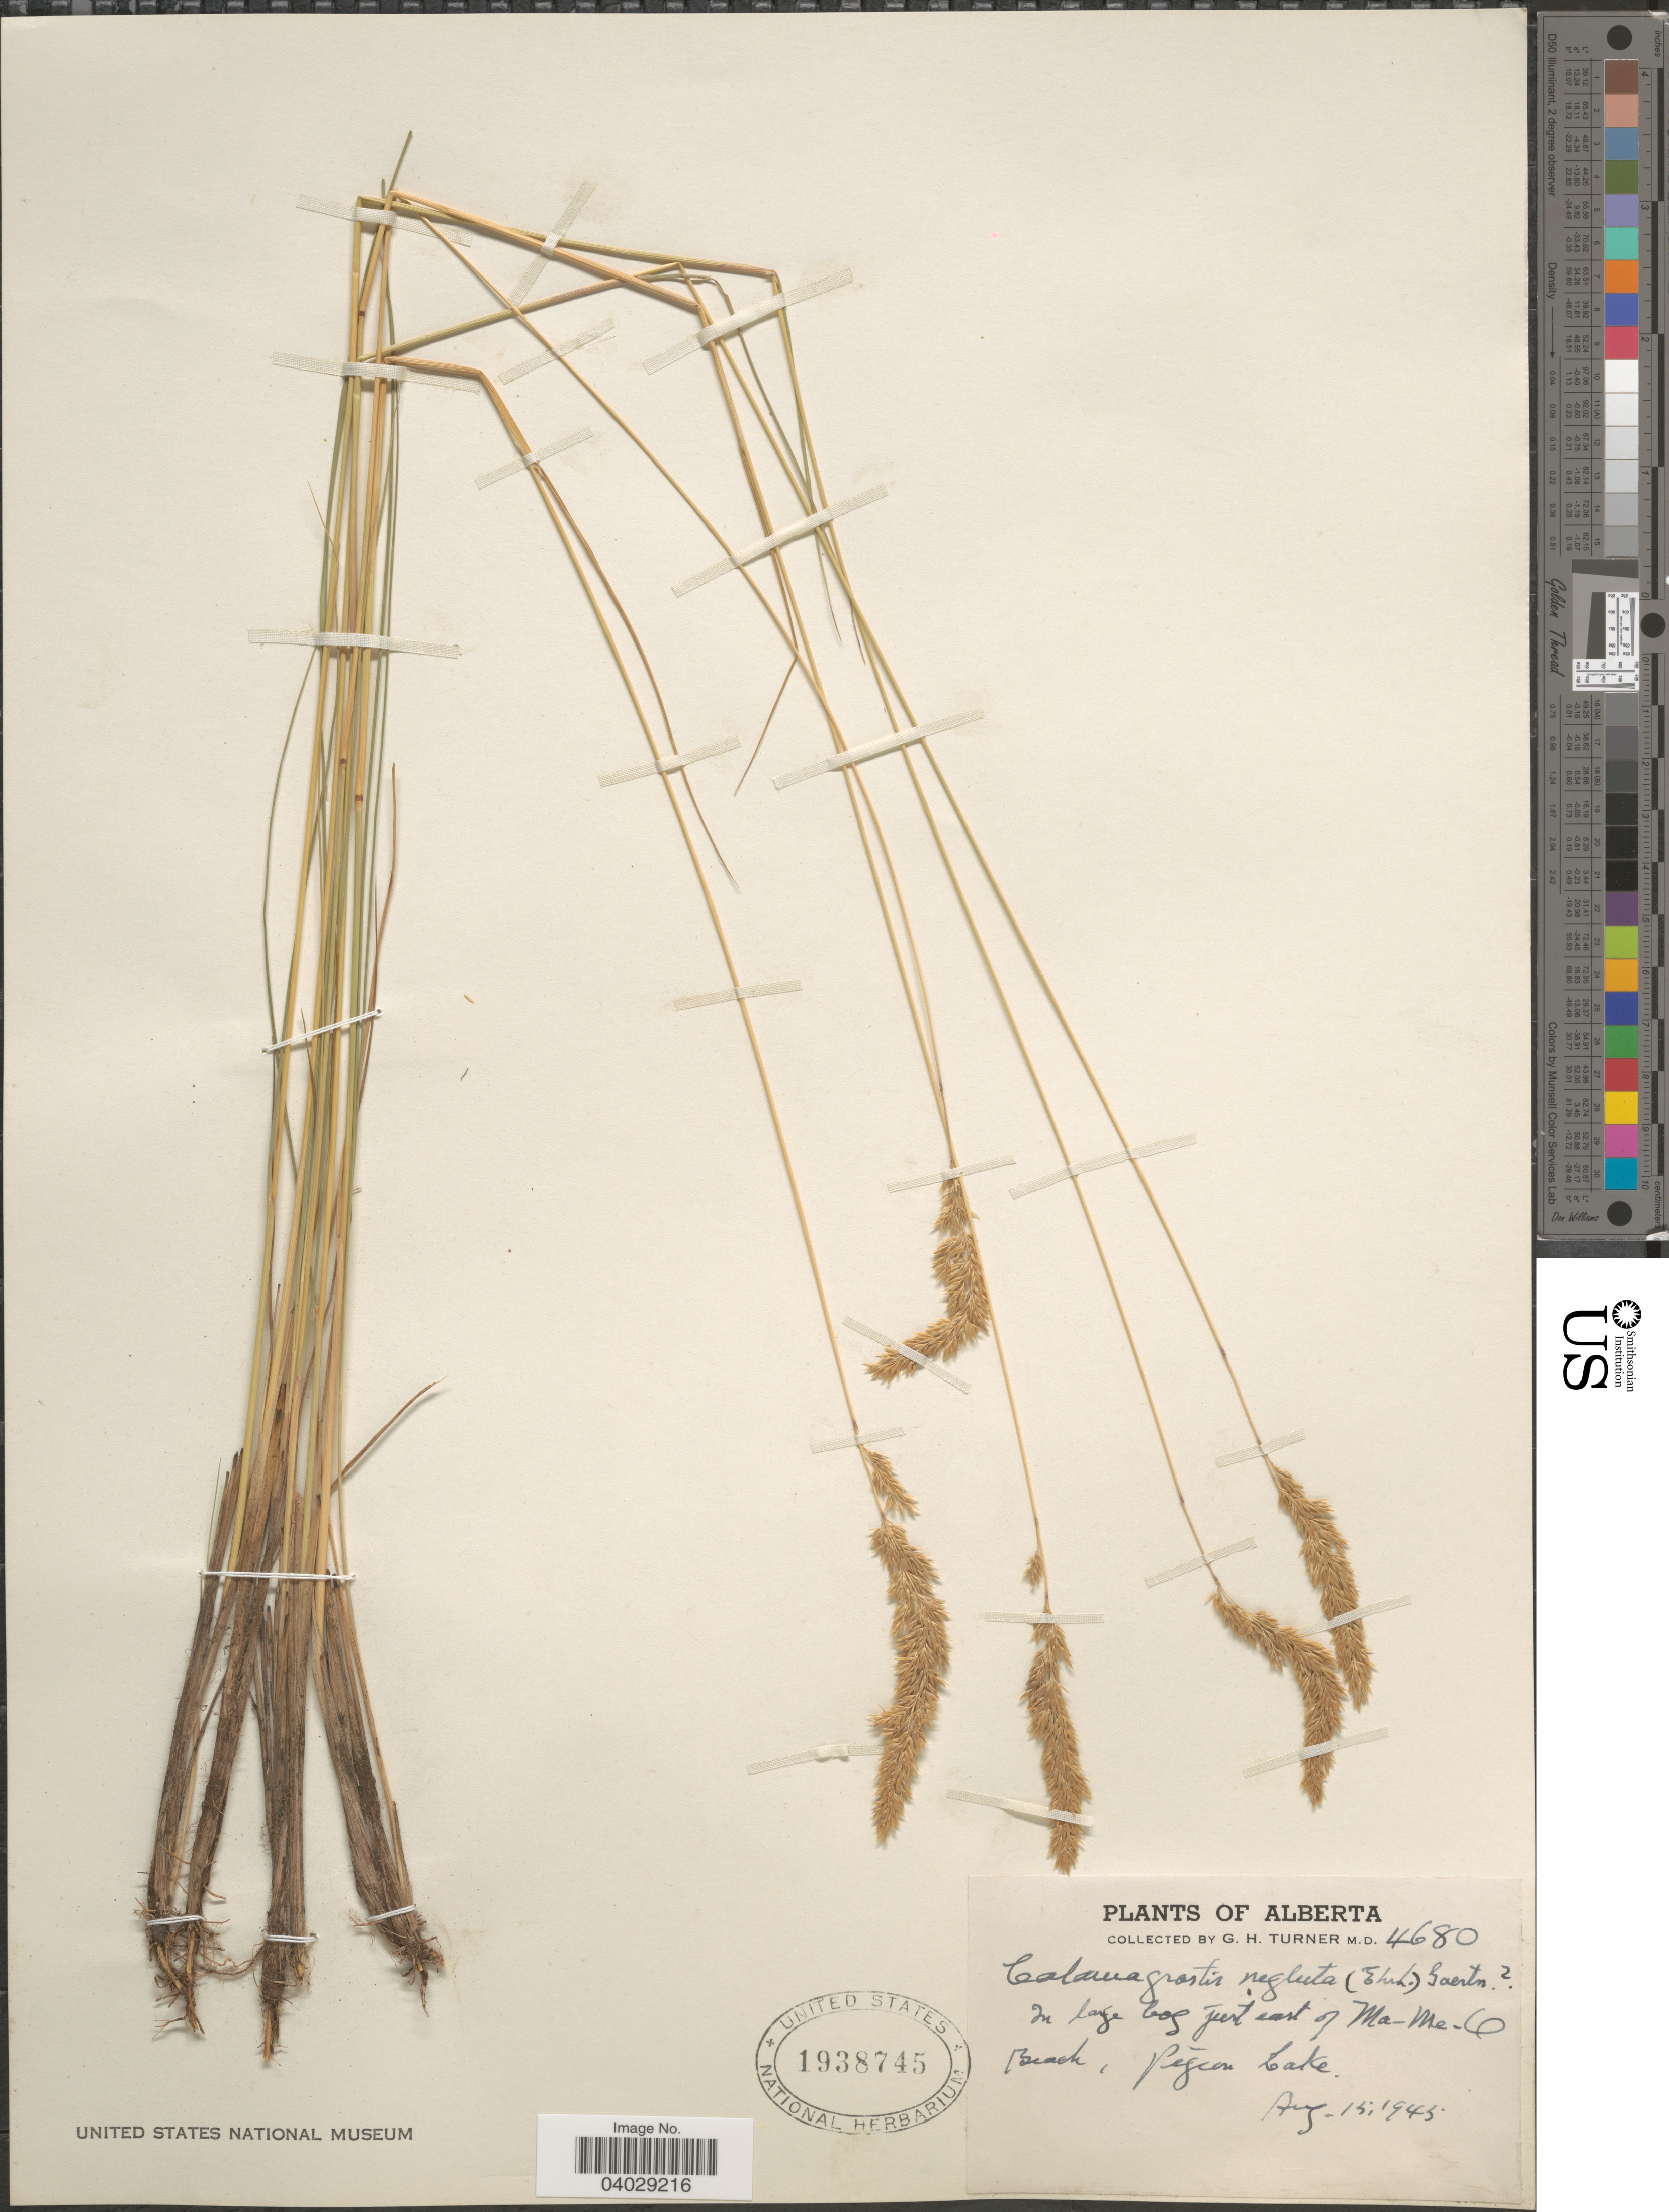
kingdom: Plantae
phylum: Tracheophyta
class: Liliopsida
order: Poales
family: Poaceae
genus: Calamagrostis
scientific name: Calamagrostis neglecta (Ehrh.) Gaertner et al.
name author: (Ehrhart) G. Gaertn. et al.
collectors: G. H. Turner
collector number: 4680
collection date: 1945-08-15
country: Canada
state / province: Alberta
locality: In large bog just east of Ma-Me-O Beach, Pigeon Lake.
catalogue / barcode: US 1938745